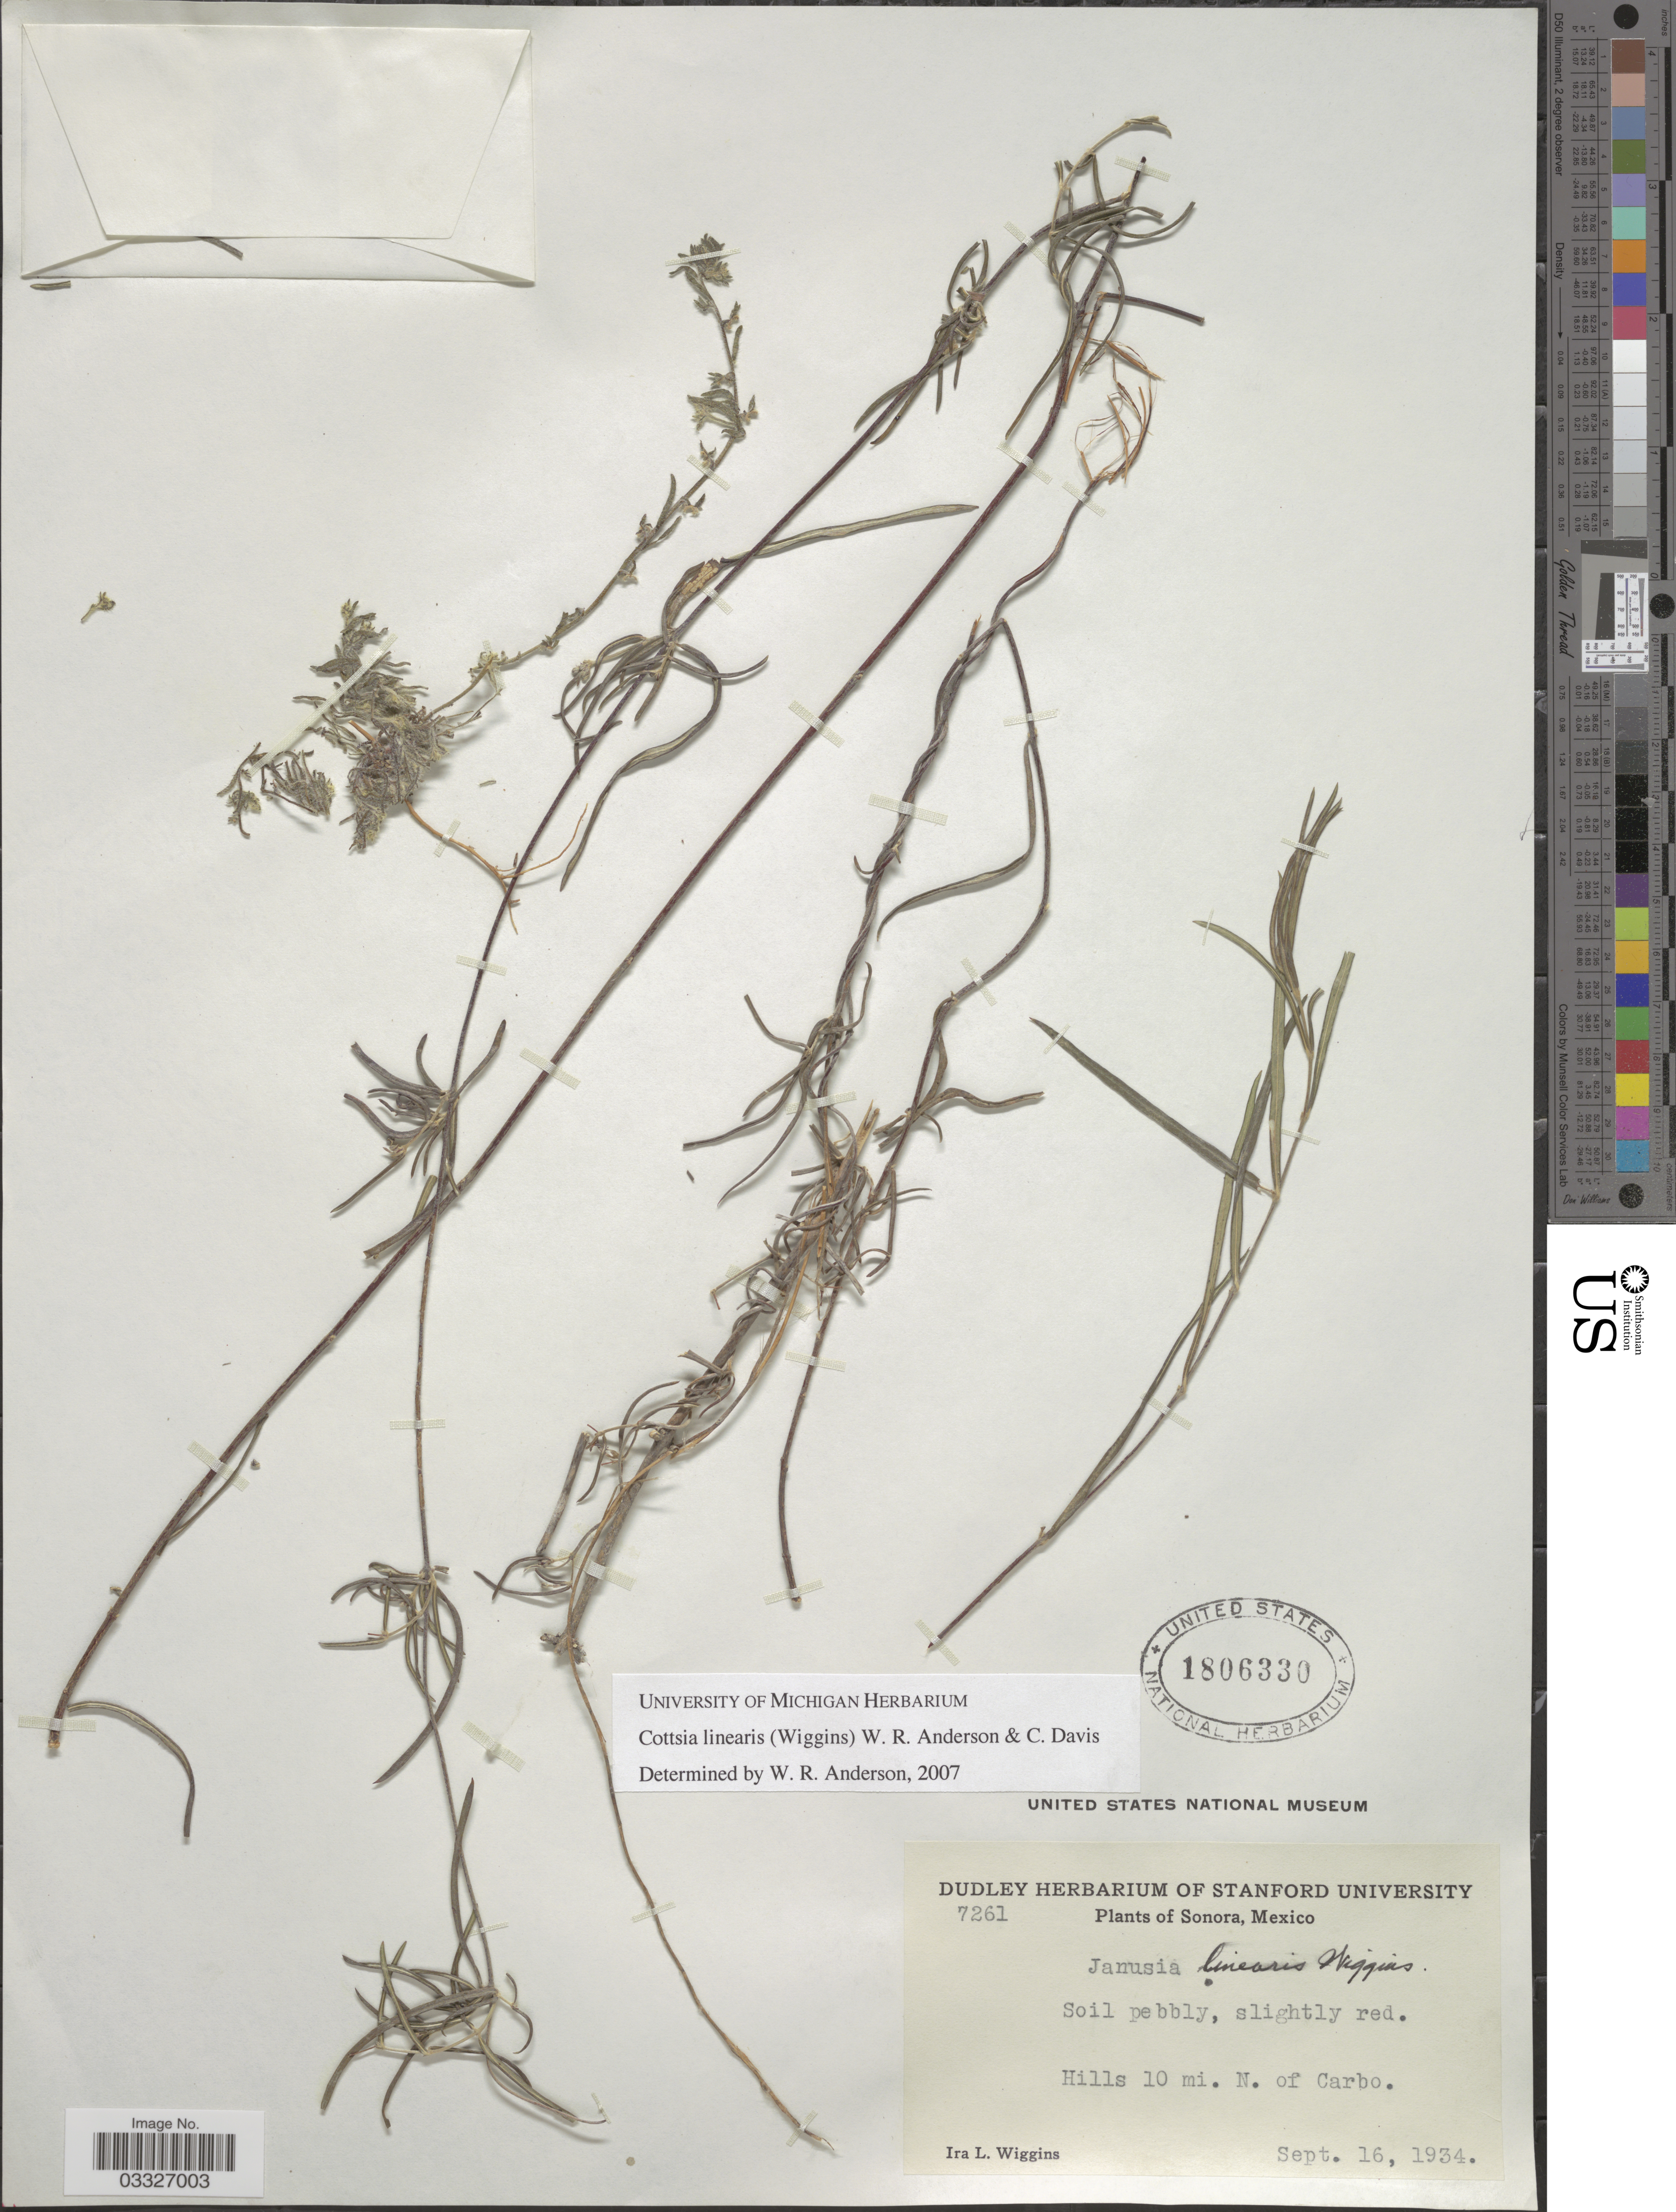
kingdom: Plantae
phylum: Tracheophyta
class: Magnoliopsida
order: Malpighiales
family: Malpighiaceae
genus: Cottsia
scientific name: Cottsia linearis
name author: (Wiggins) W.R. Anderson & C. Davis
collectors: I. L. Wiggins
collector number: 7261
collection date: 1934-09-16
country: Mexico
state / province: Sonora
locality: Hills 10 mi. N. of Carbo.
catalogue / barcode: US 1806330